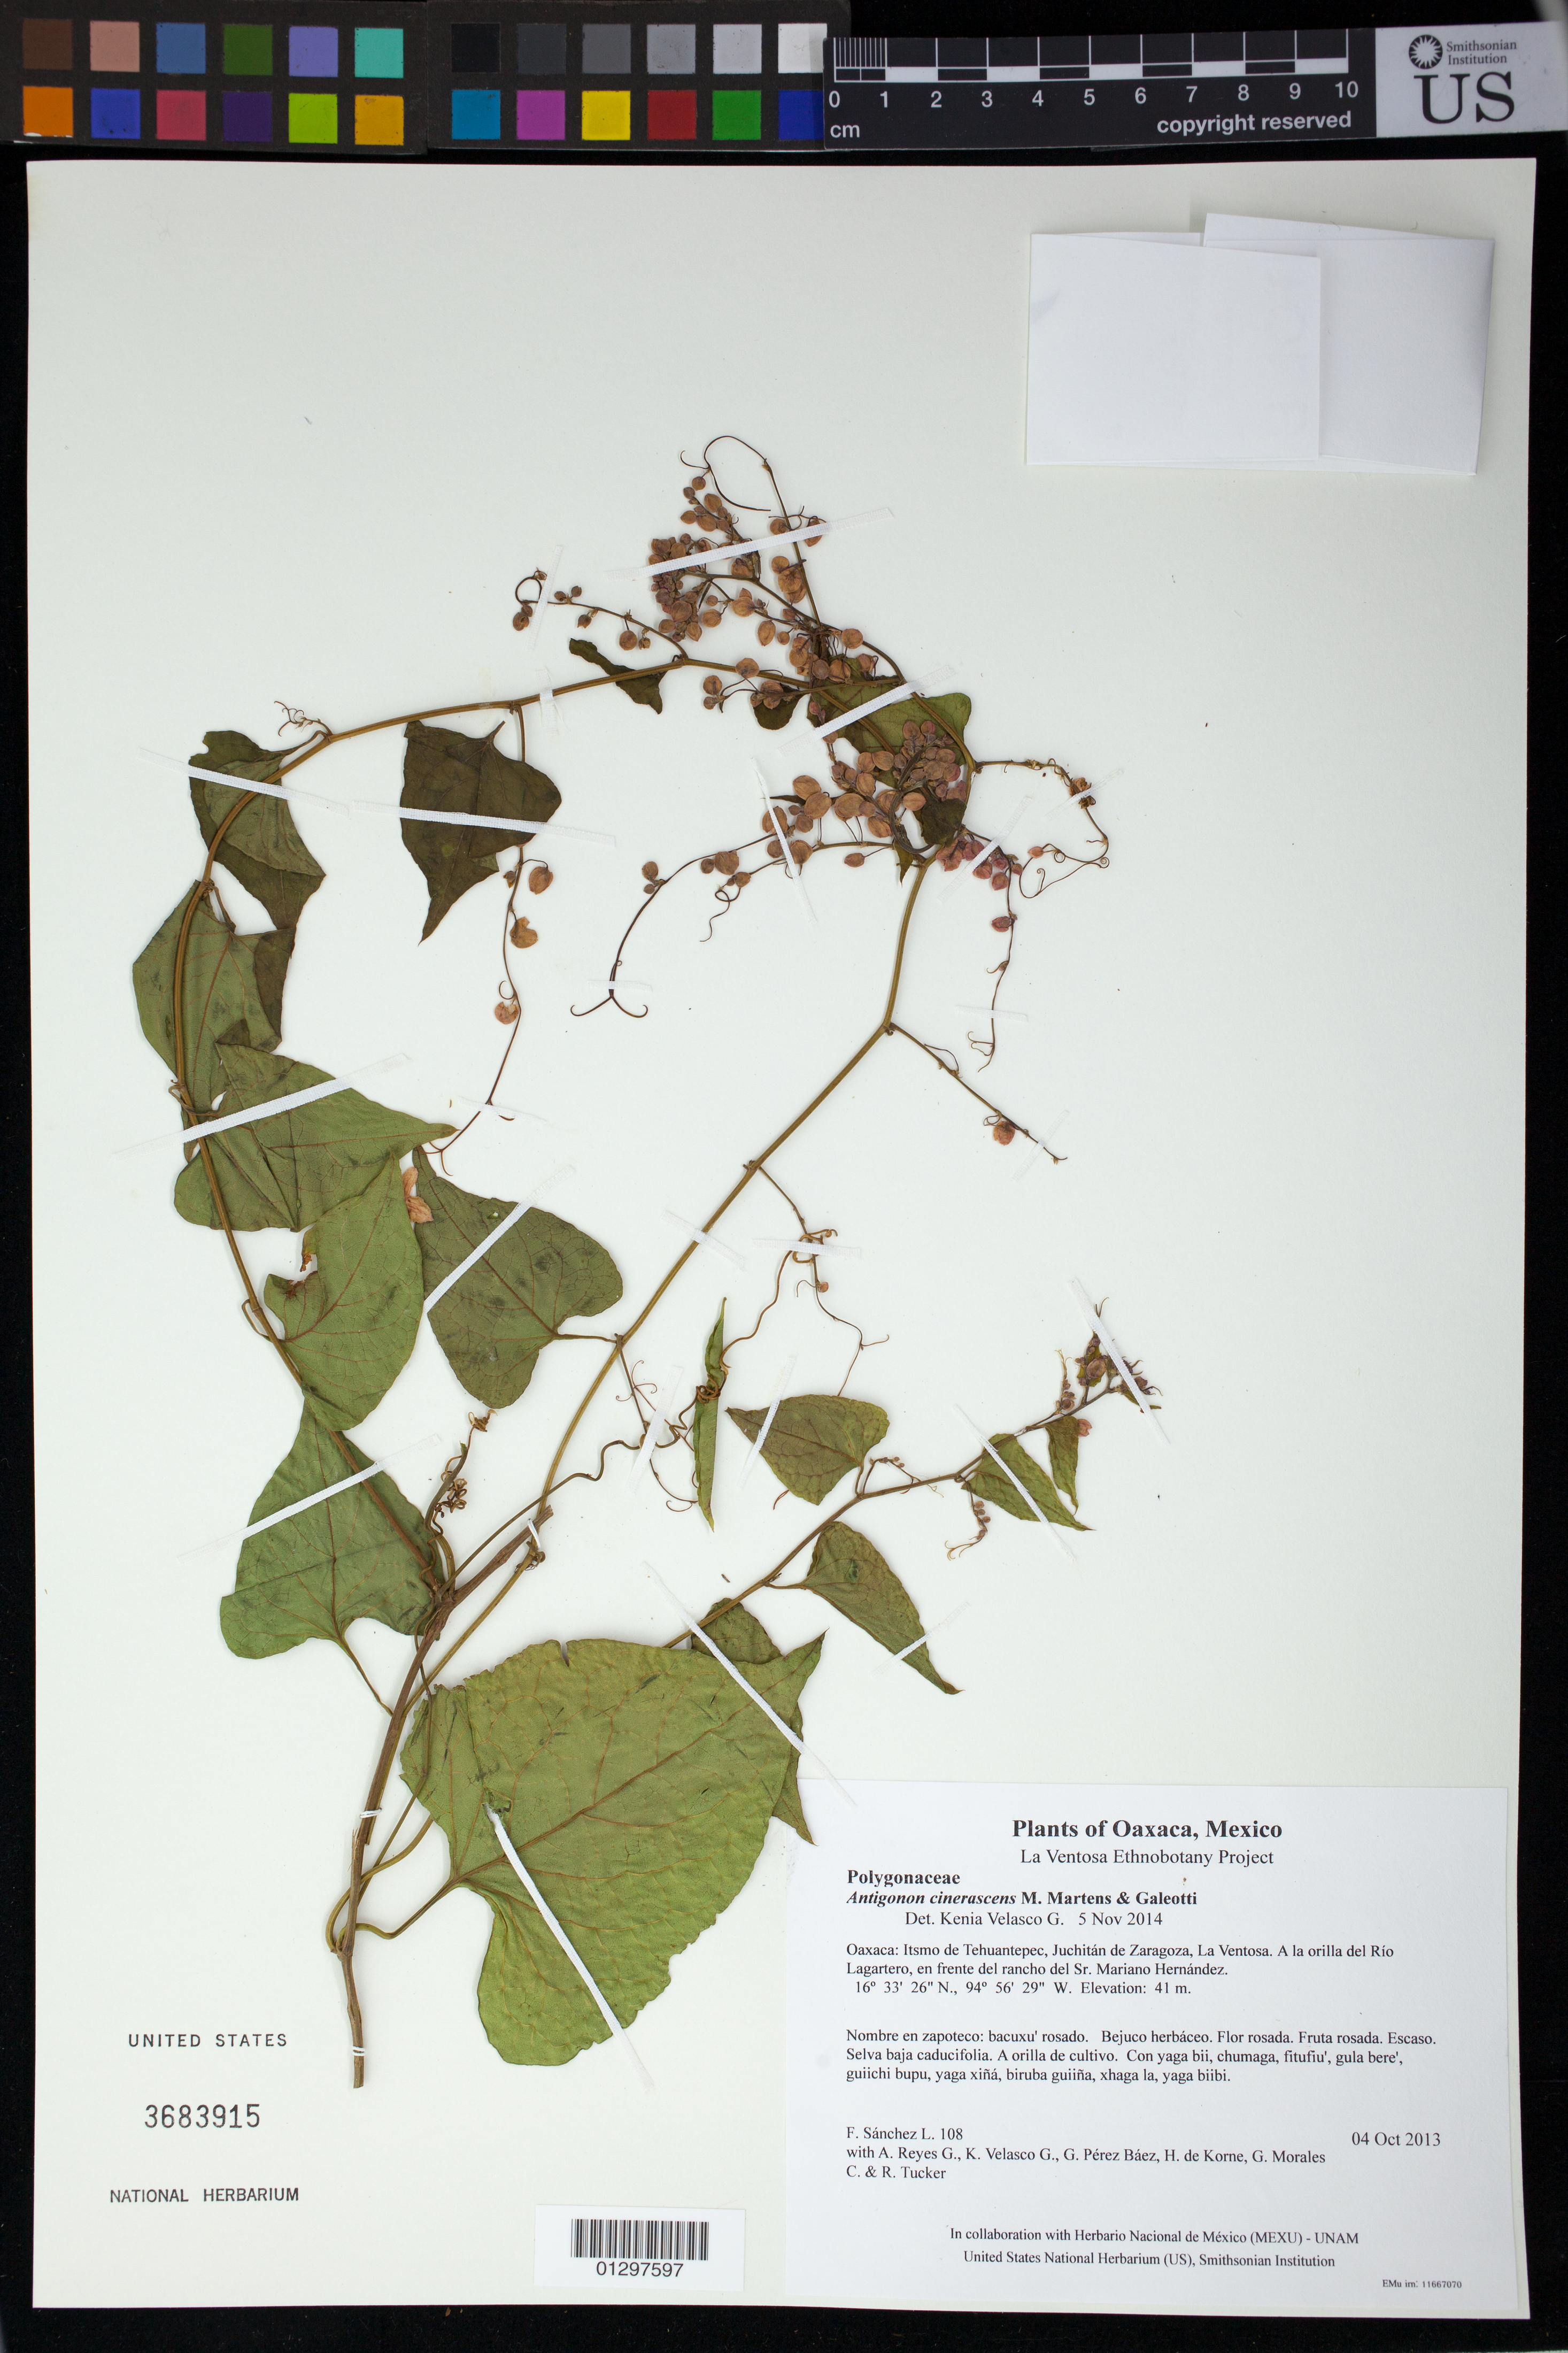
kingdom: Plantae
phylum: Tracheophyta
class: Magnoliopsida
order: Caryophyllales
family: Polygonaceae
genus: Antigonon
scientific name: Antigonon cinerascens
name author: M. Martens & Galeotti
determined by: Velasco G., Kenia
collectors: F. Sánchez L., A. Reyes G., K. Velasco G., G. Pérez Báez, H. de Korne, G. Morales C. & R. Tucker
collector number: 108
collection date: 2013-10-04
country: Mexico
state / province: Oaxaca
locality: Itsmo de Tehuantepec, Juchitán de Zaragoza, La Ventosa. A la orilla del Río Lagartero, en frente del rancho del Sr. Mariano Hernández.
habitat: Selva baja caducifolia. A orilla de cultivo.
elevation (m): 41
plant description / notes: JEBOT, MEXU, SERO, US; Luba'. Guie' rosa. Cuaananaxhi rosa. Huaxie'.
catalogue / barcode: US 3683915